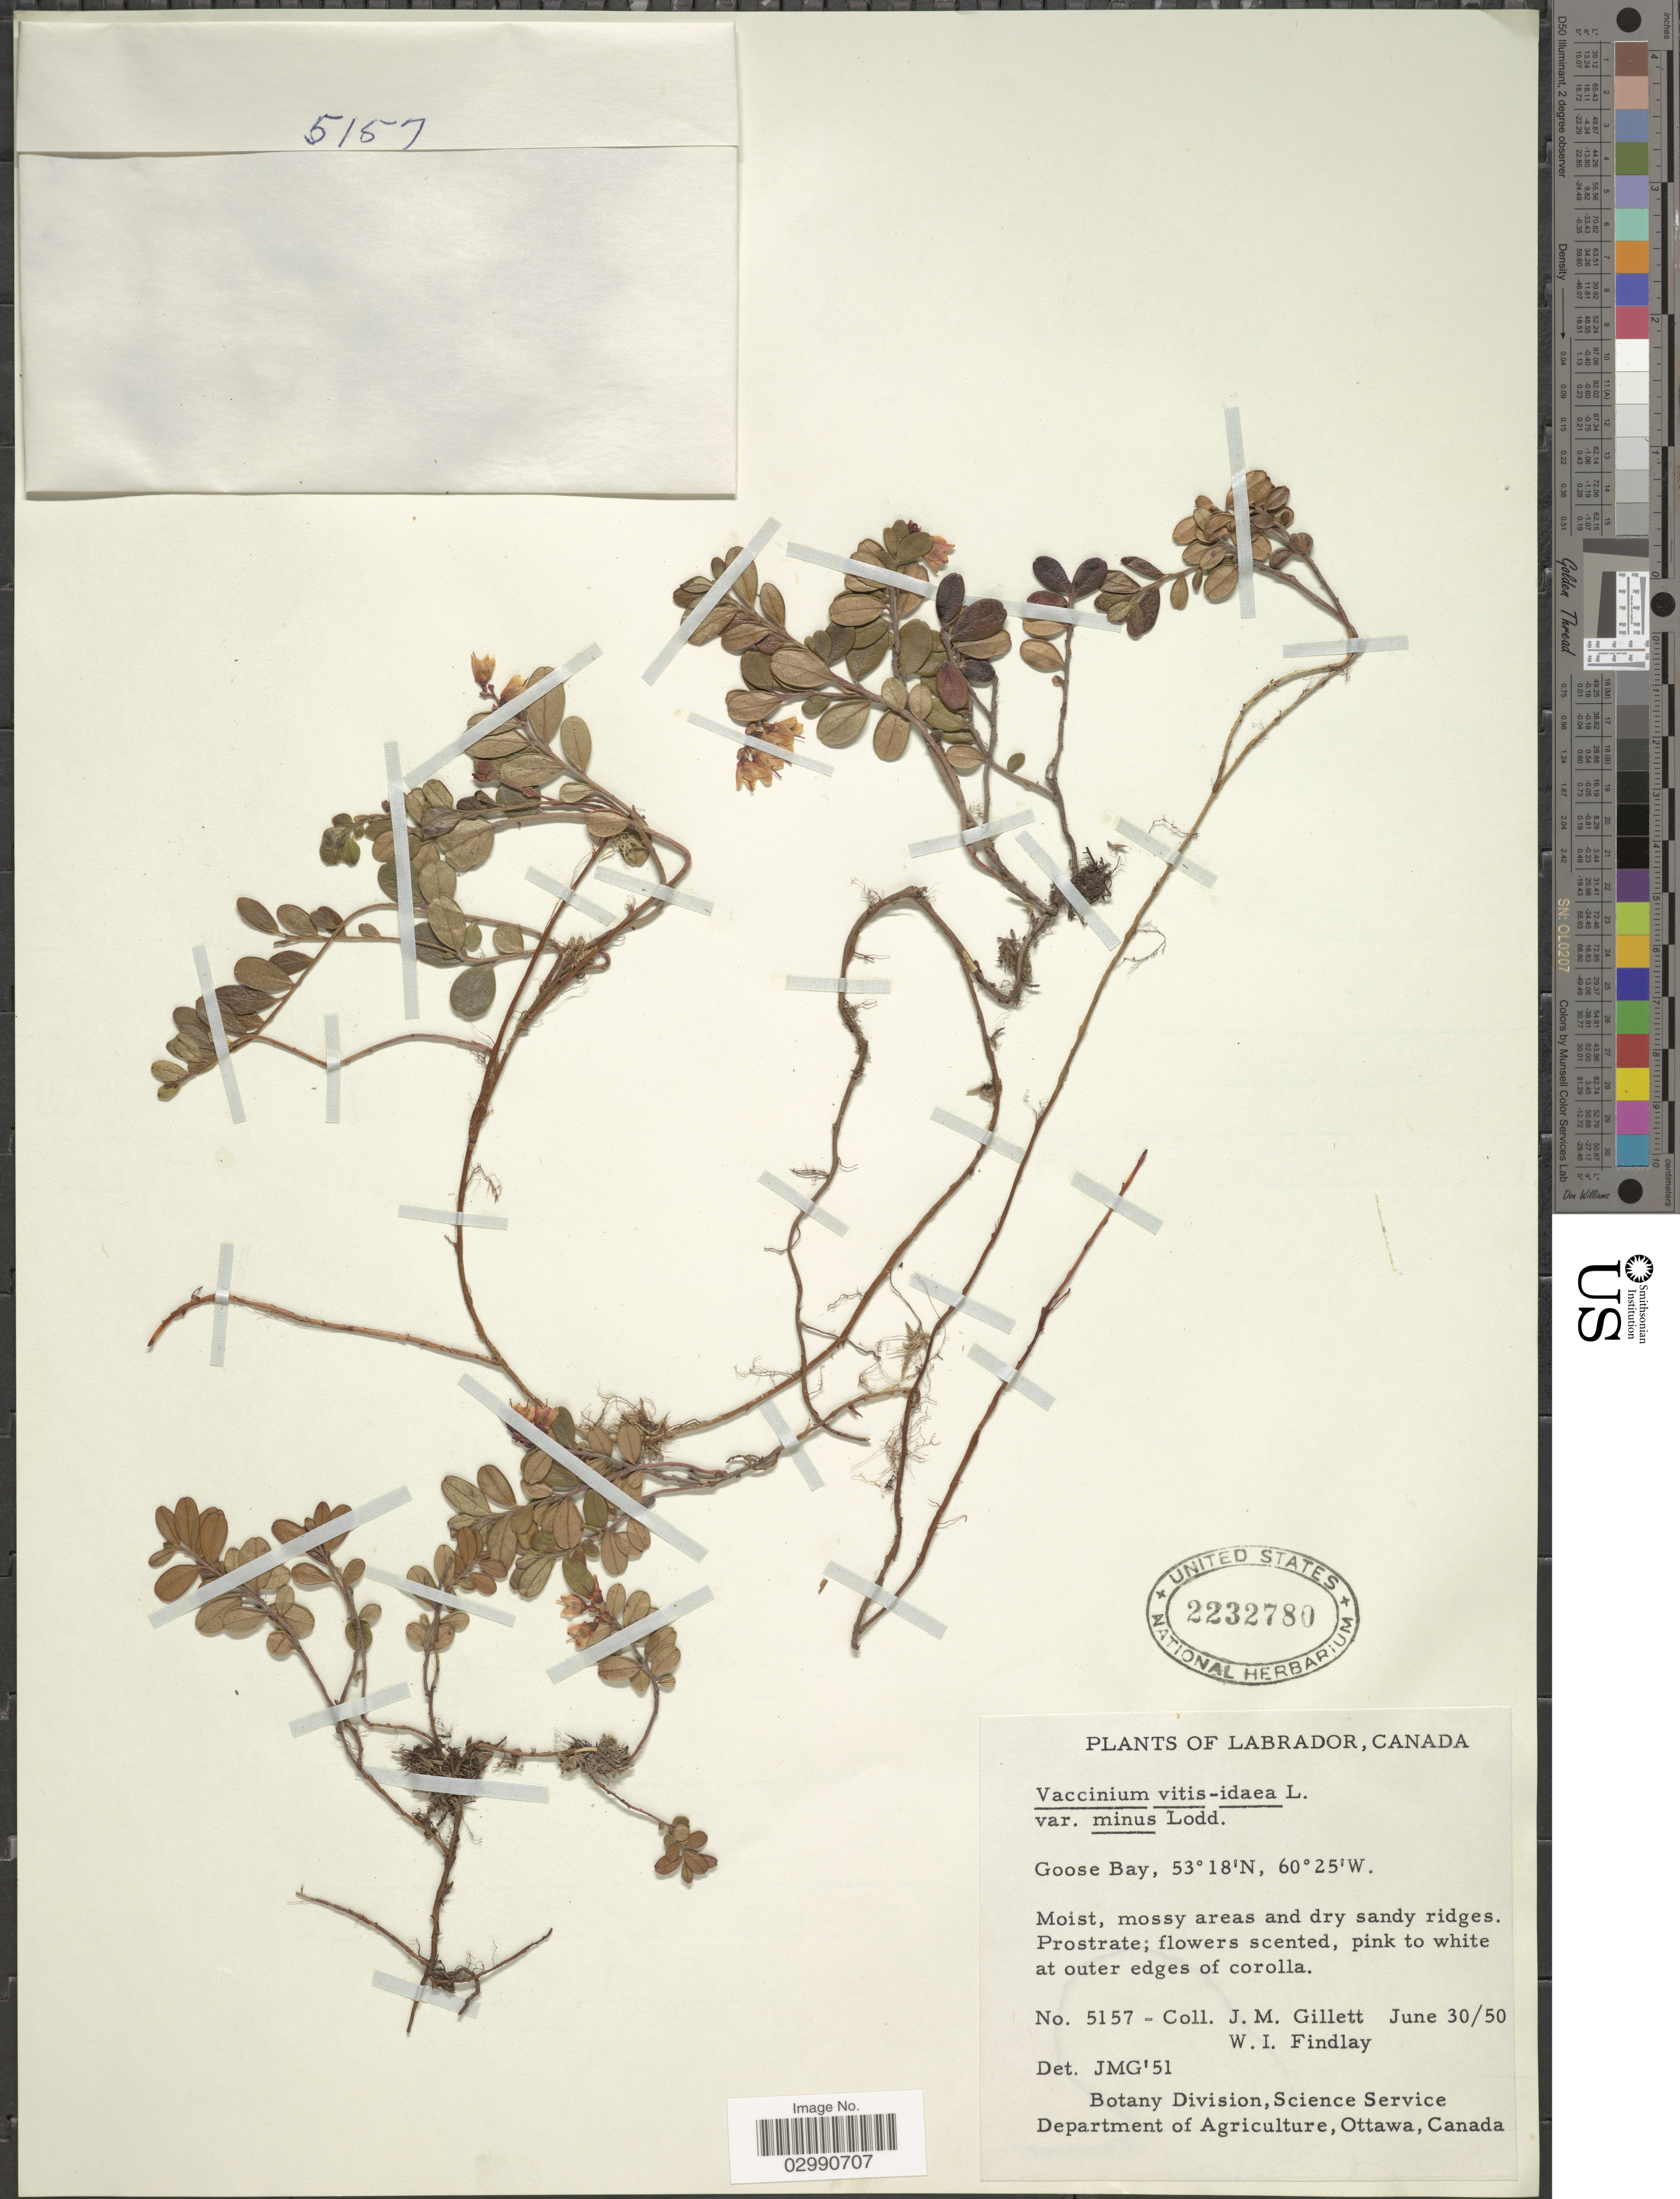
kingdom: Plantae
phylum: Tracheophyta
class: Magnoliopsida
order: Ericales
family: Ericaceae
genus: Vaccinium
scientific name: Vaccinium vitis-idaea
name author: L.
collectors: J. M. Gillett & W. Findlay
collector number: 5157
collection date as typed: Transcribed d/m/y: 30/6/50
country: Canada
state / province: Newfoundland and Labrador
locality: Labrador, Goose Bay.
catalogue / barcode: US 2232780